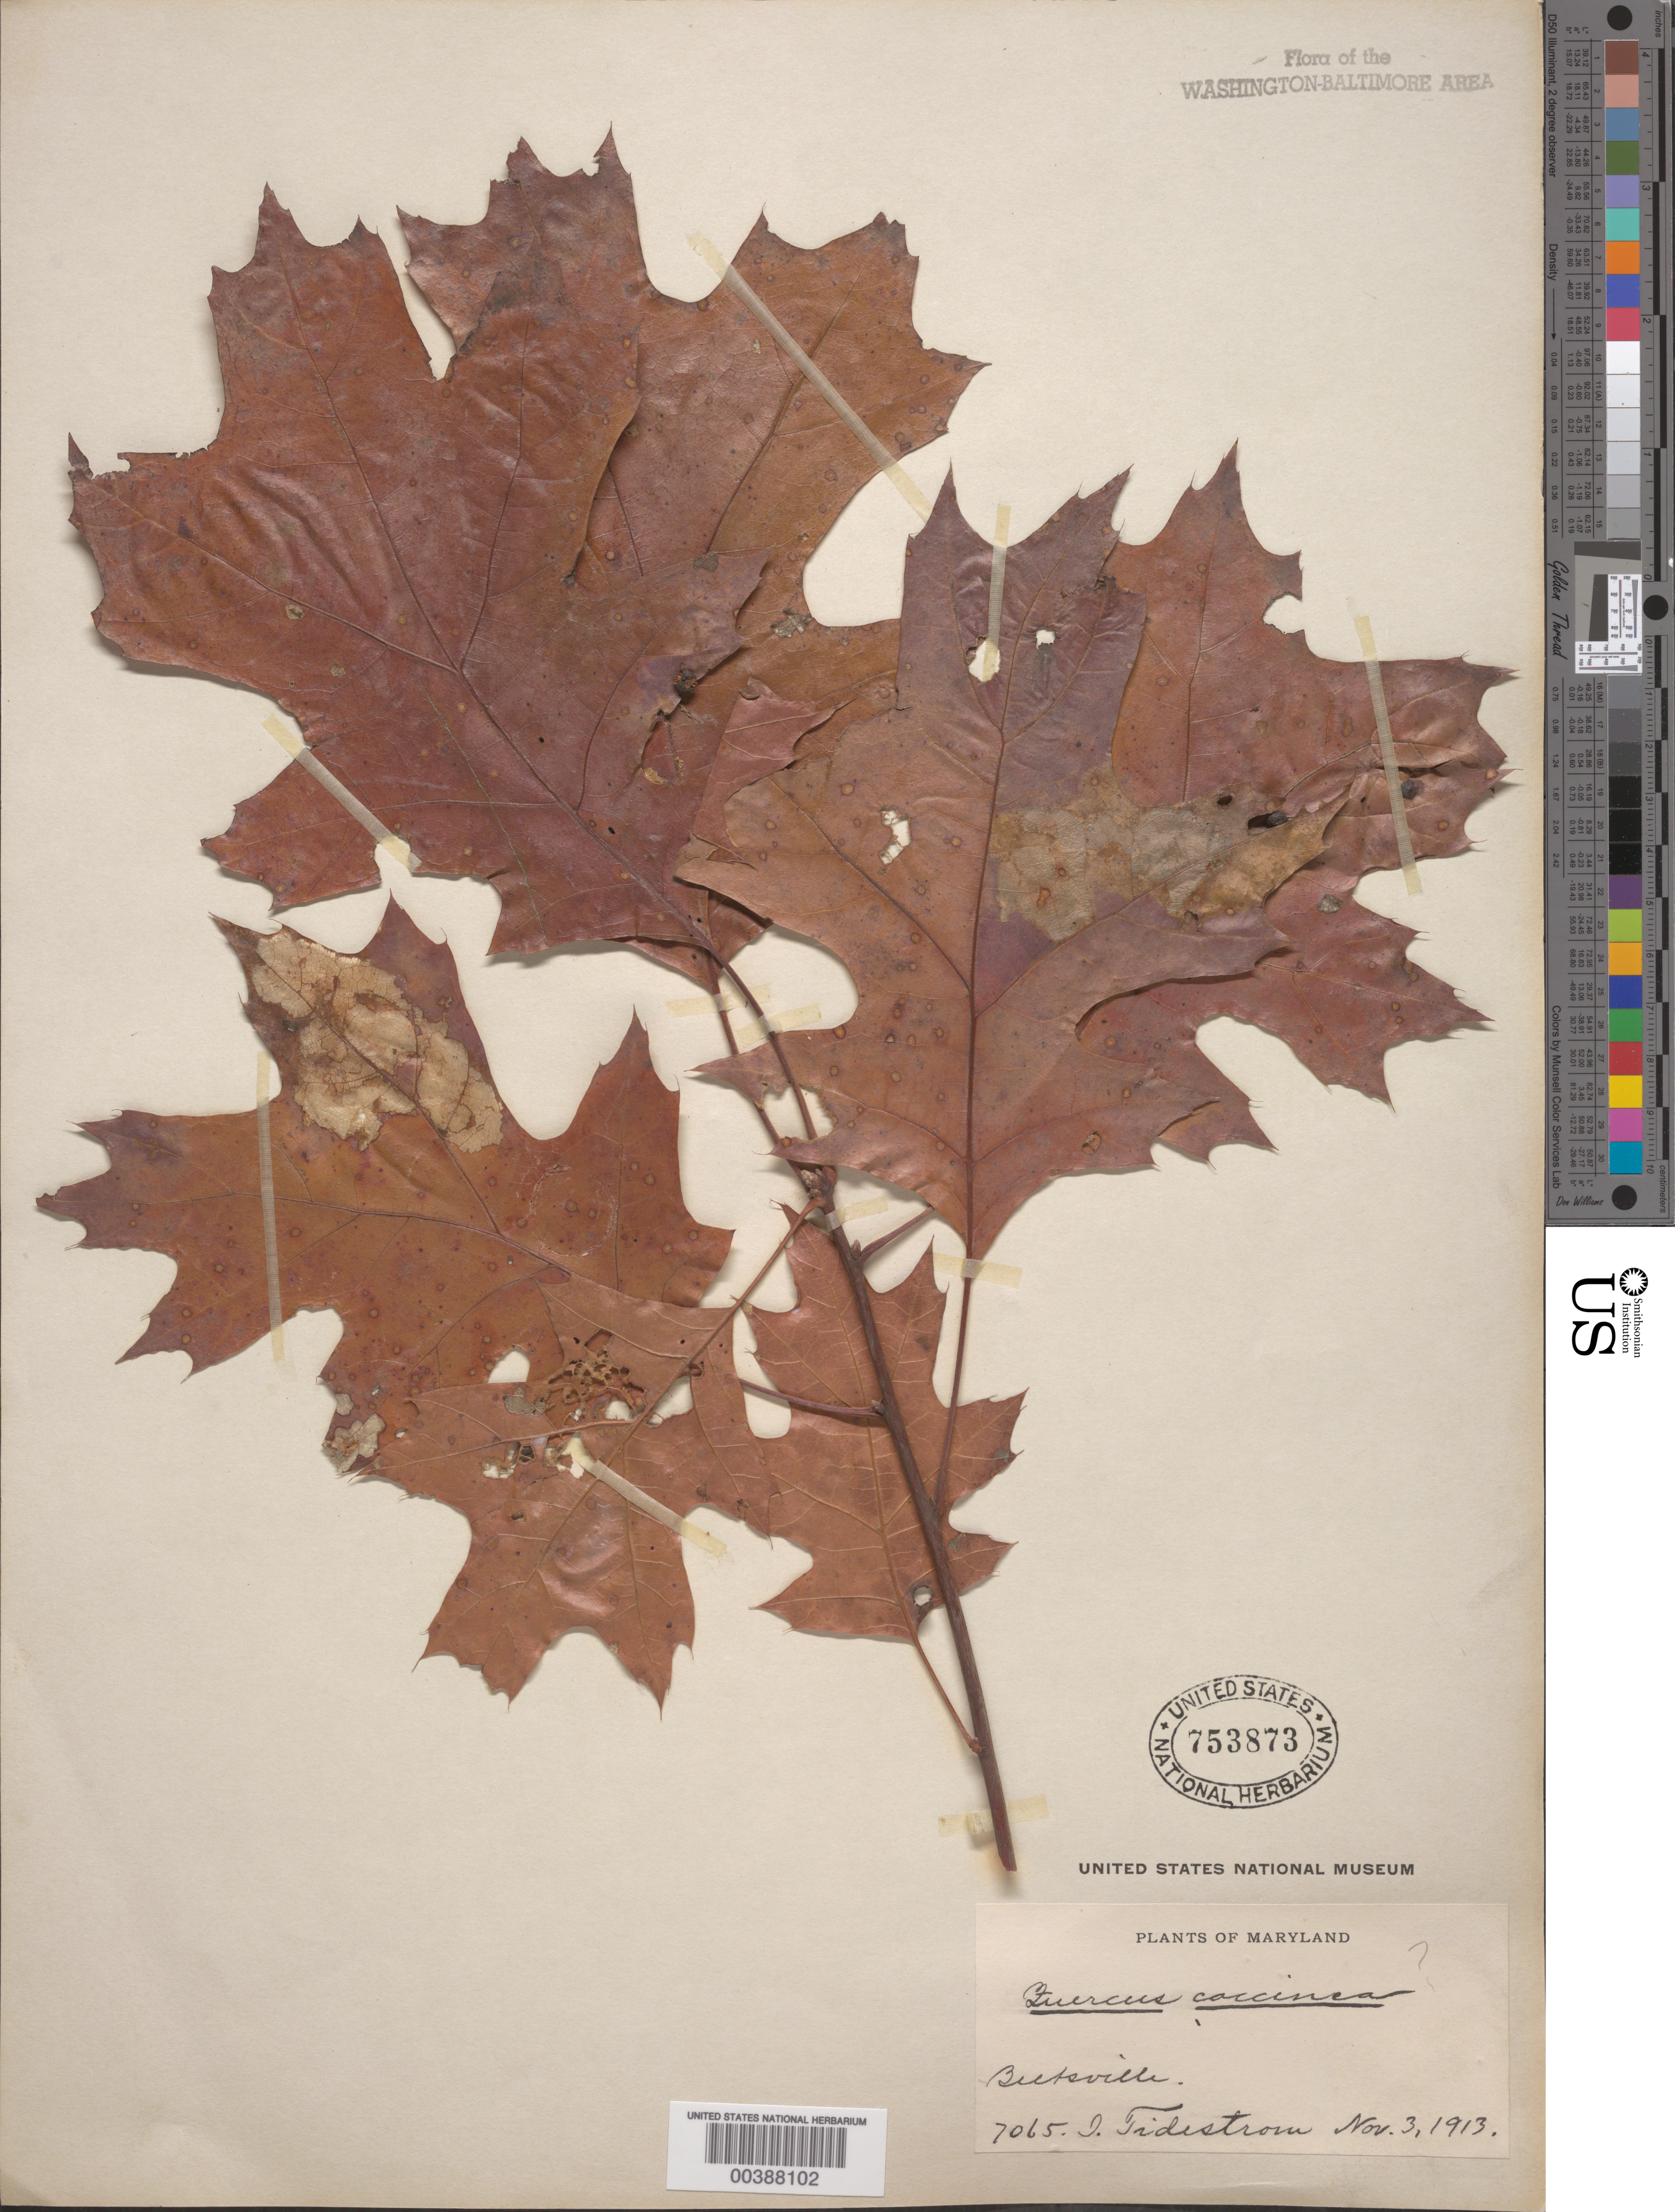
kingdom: Plantae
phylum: Tracheophyta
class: Magnoliopsida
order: Fagales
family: Fagaceae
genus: Quercus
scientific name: Quercus coccinea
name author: Münchh.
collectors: I. F. Tidestrom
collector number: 7065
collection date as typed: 03 Nov 1913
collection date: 1913-11-03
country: United States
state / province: Maryland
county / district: Prince George's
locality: Beltsville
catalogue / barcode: US 753873